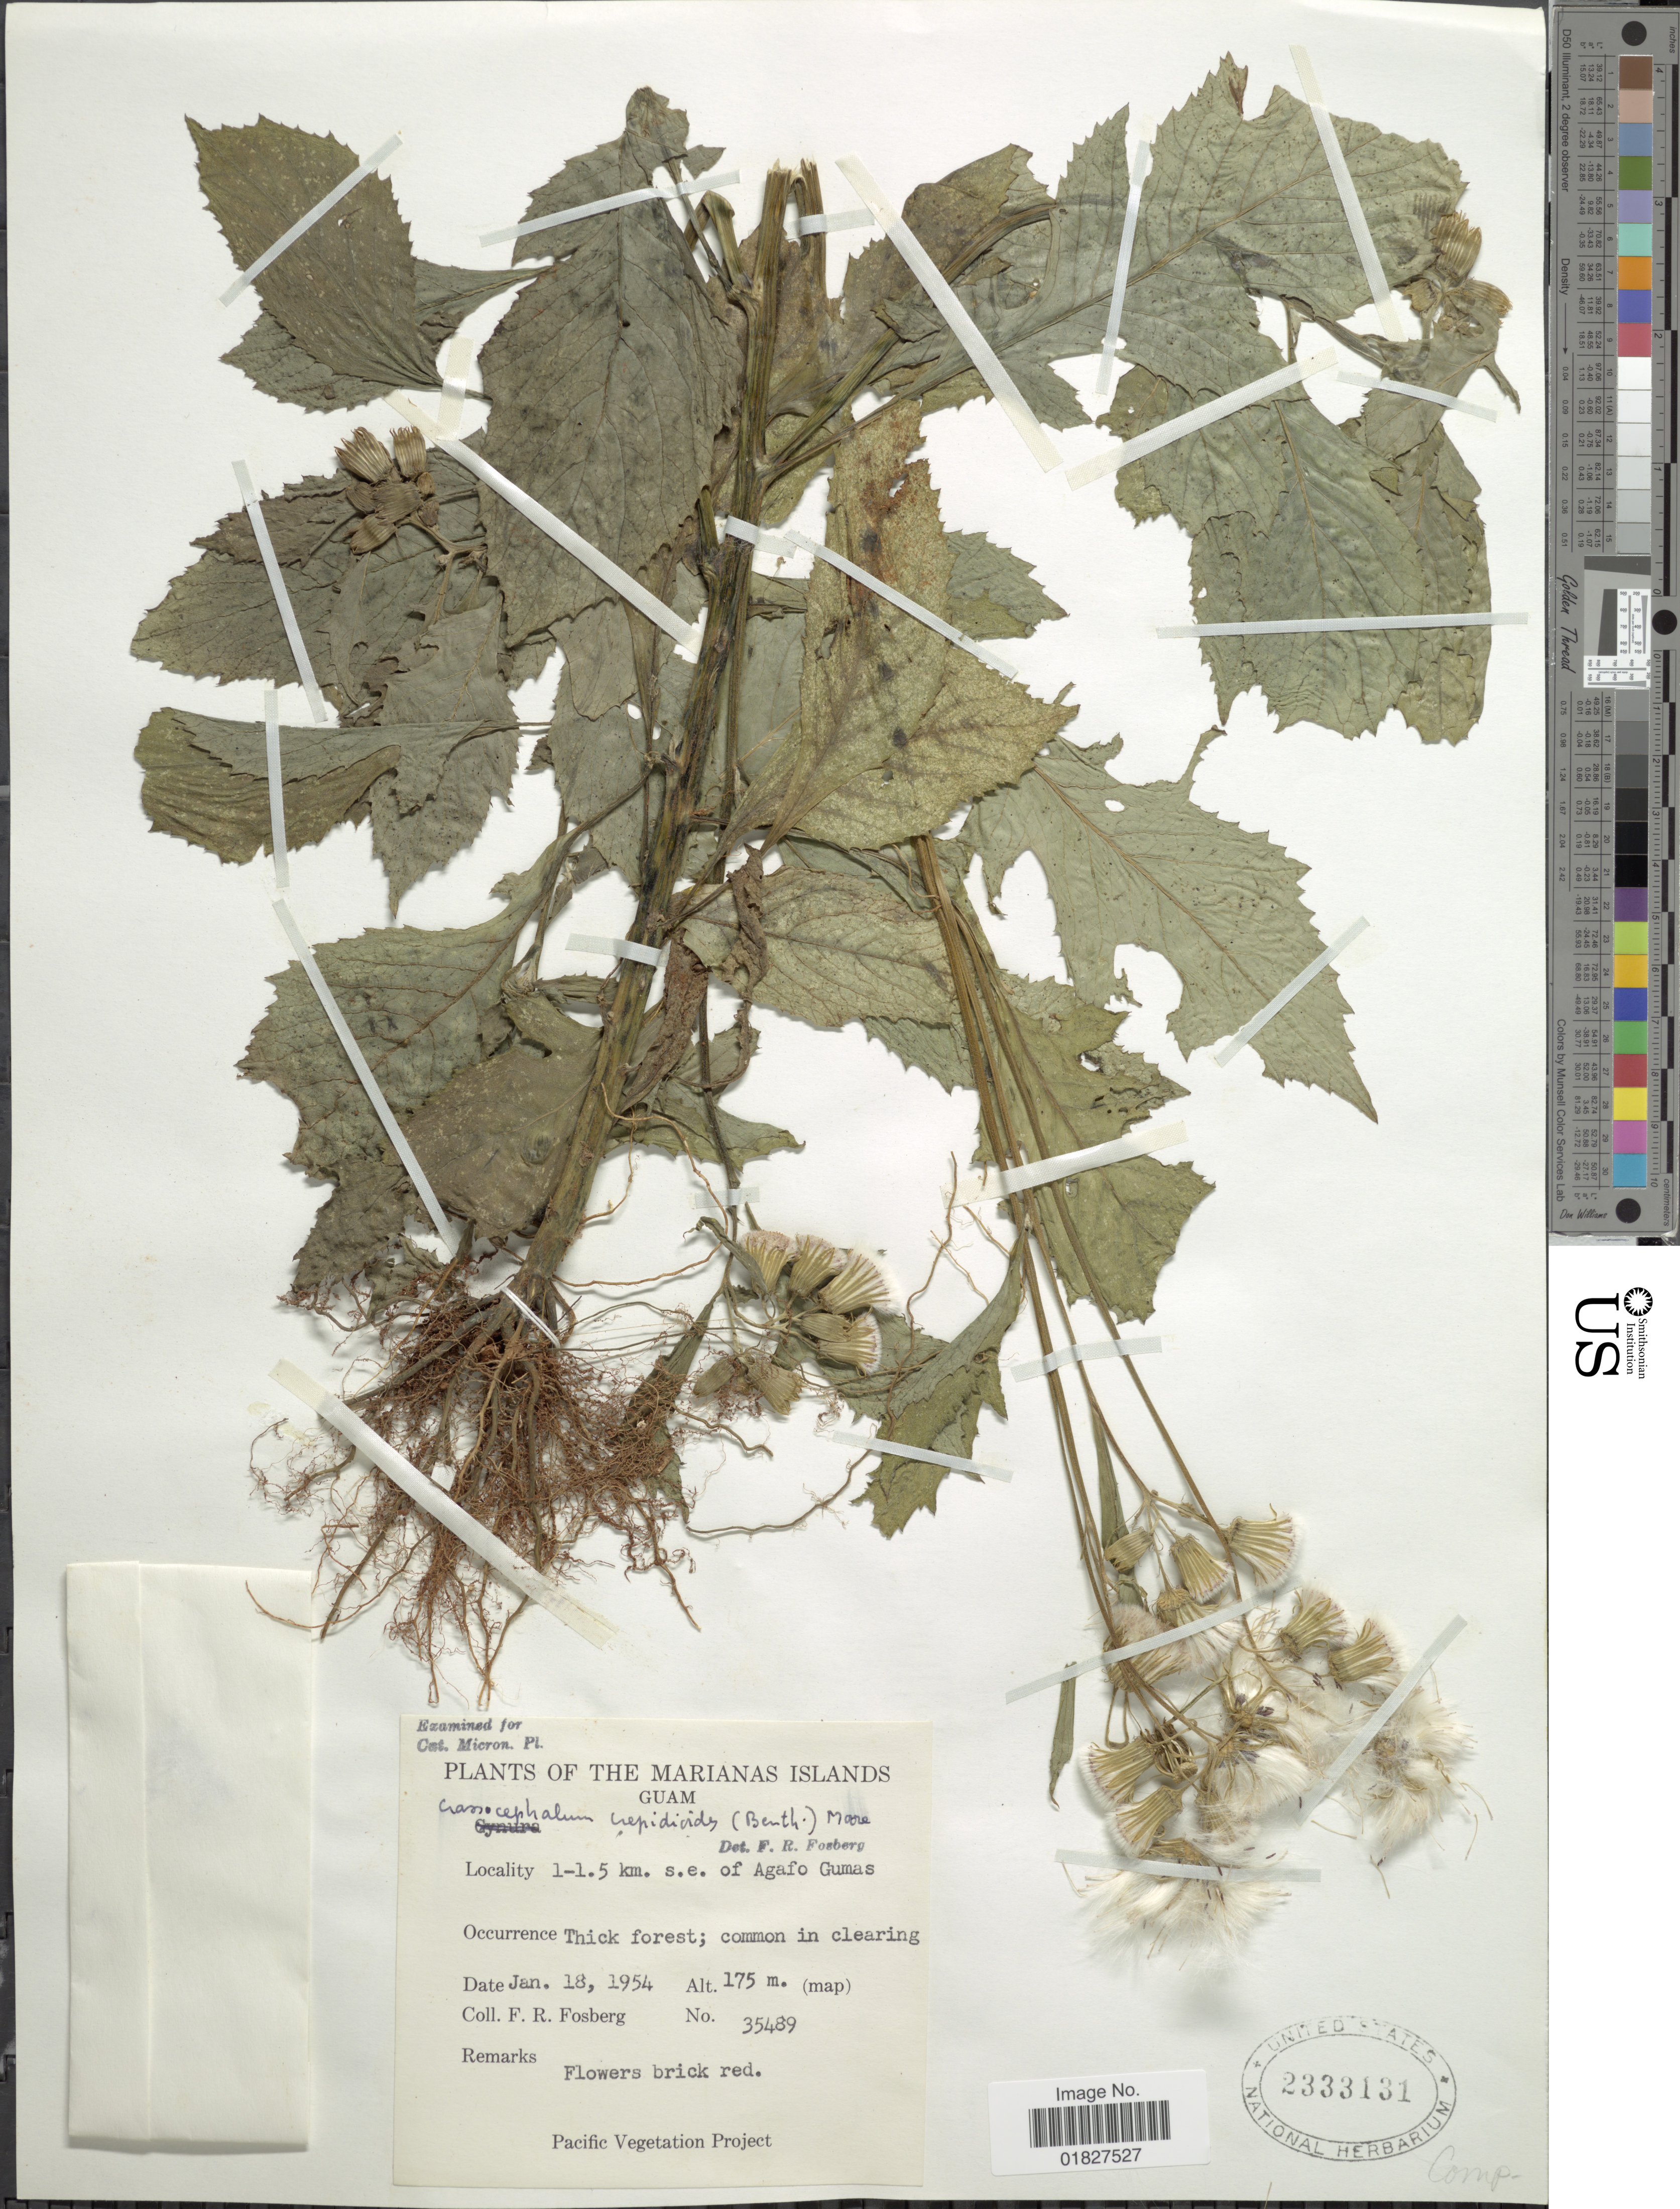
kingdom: Plantae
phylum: Tracheophyta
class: Magnoliopsida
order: Asterales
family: Asteraceae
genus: Crassocephalum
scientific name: Crassocephalum crepidioides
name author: (Benth.) S. Moore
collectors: F. R. Fosberg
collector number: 35489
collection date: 1954-01-18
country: Guam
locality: Marianas Islands, 1-1.5 km s.e. of Agafo Gumas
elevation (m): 175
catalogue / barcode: US 2333131